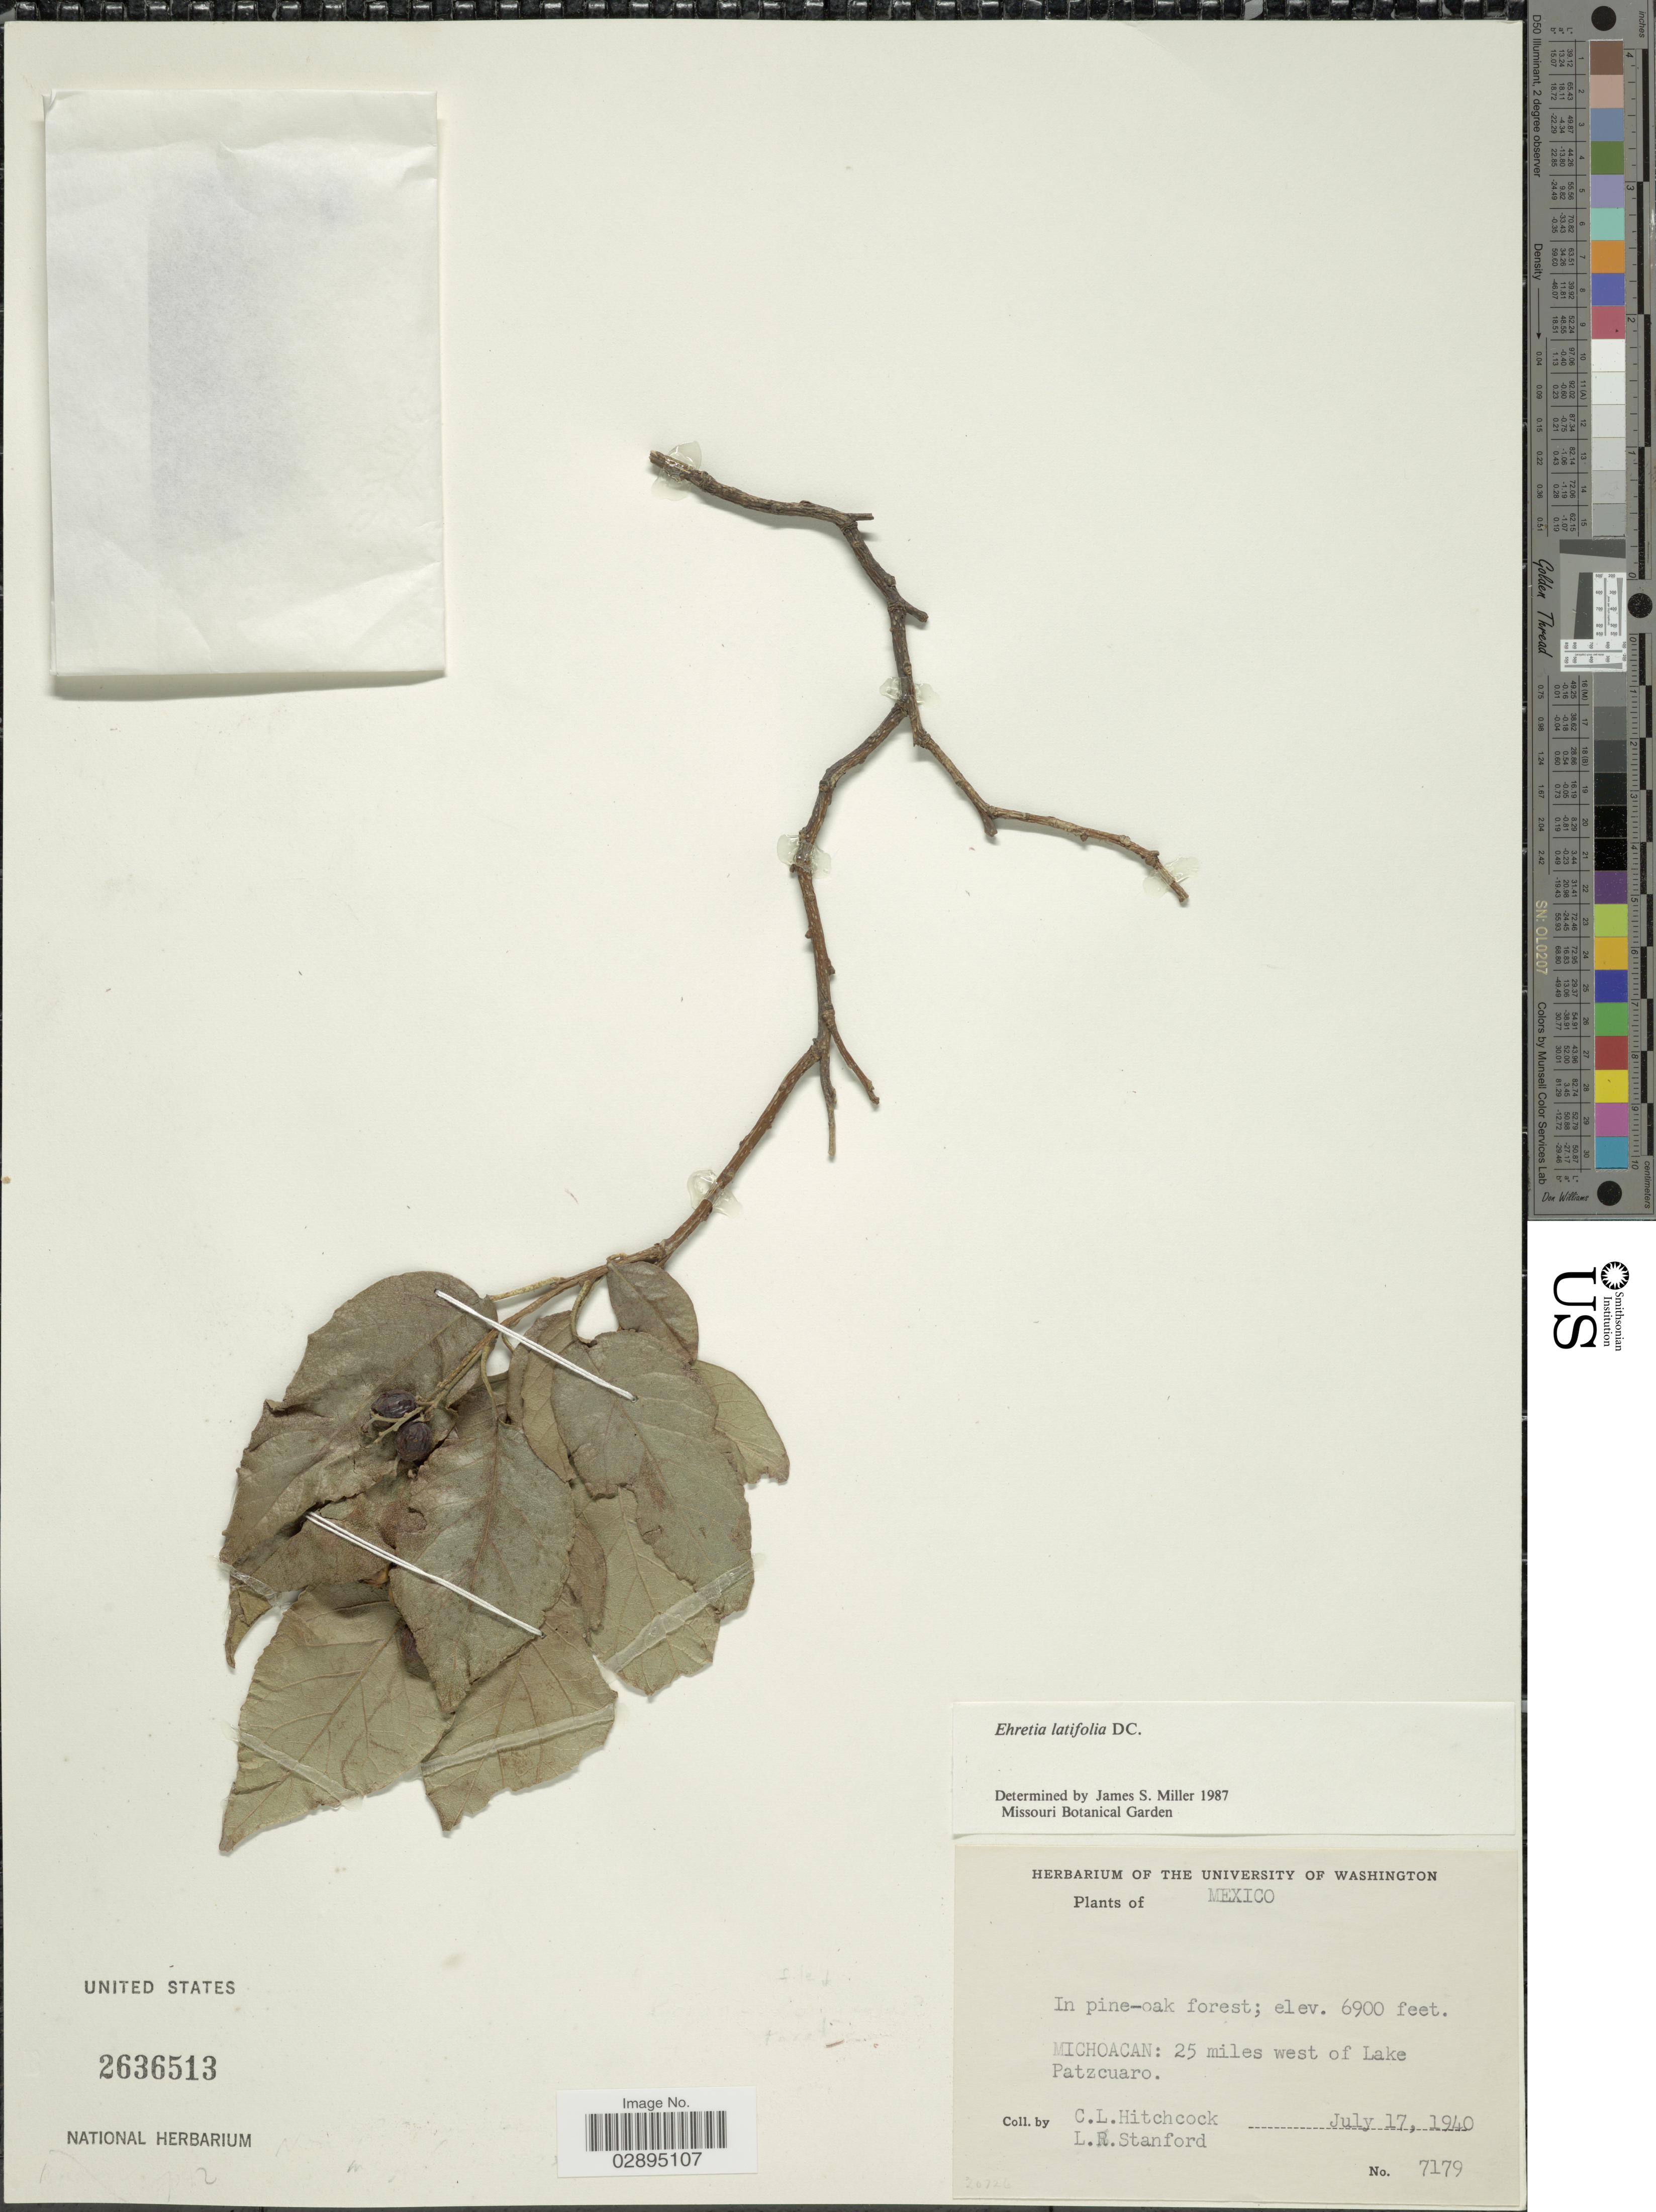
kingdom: Plantae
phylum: Tracheophyta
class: Magnoliopsida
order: Boraginales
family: Ehretiaceae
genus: Ehretia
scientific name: Ehretia latifolia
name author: DC.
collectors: C. L. Hitchcock & L. R. Stanford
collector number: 7179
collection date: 1940-07-17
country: Mexico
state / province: Michoacán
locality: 25 miles west of Lake Patzcuaro.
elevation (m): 2103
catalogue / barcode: US 2636513